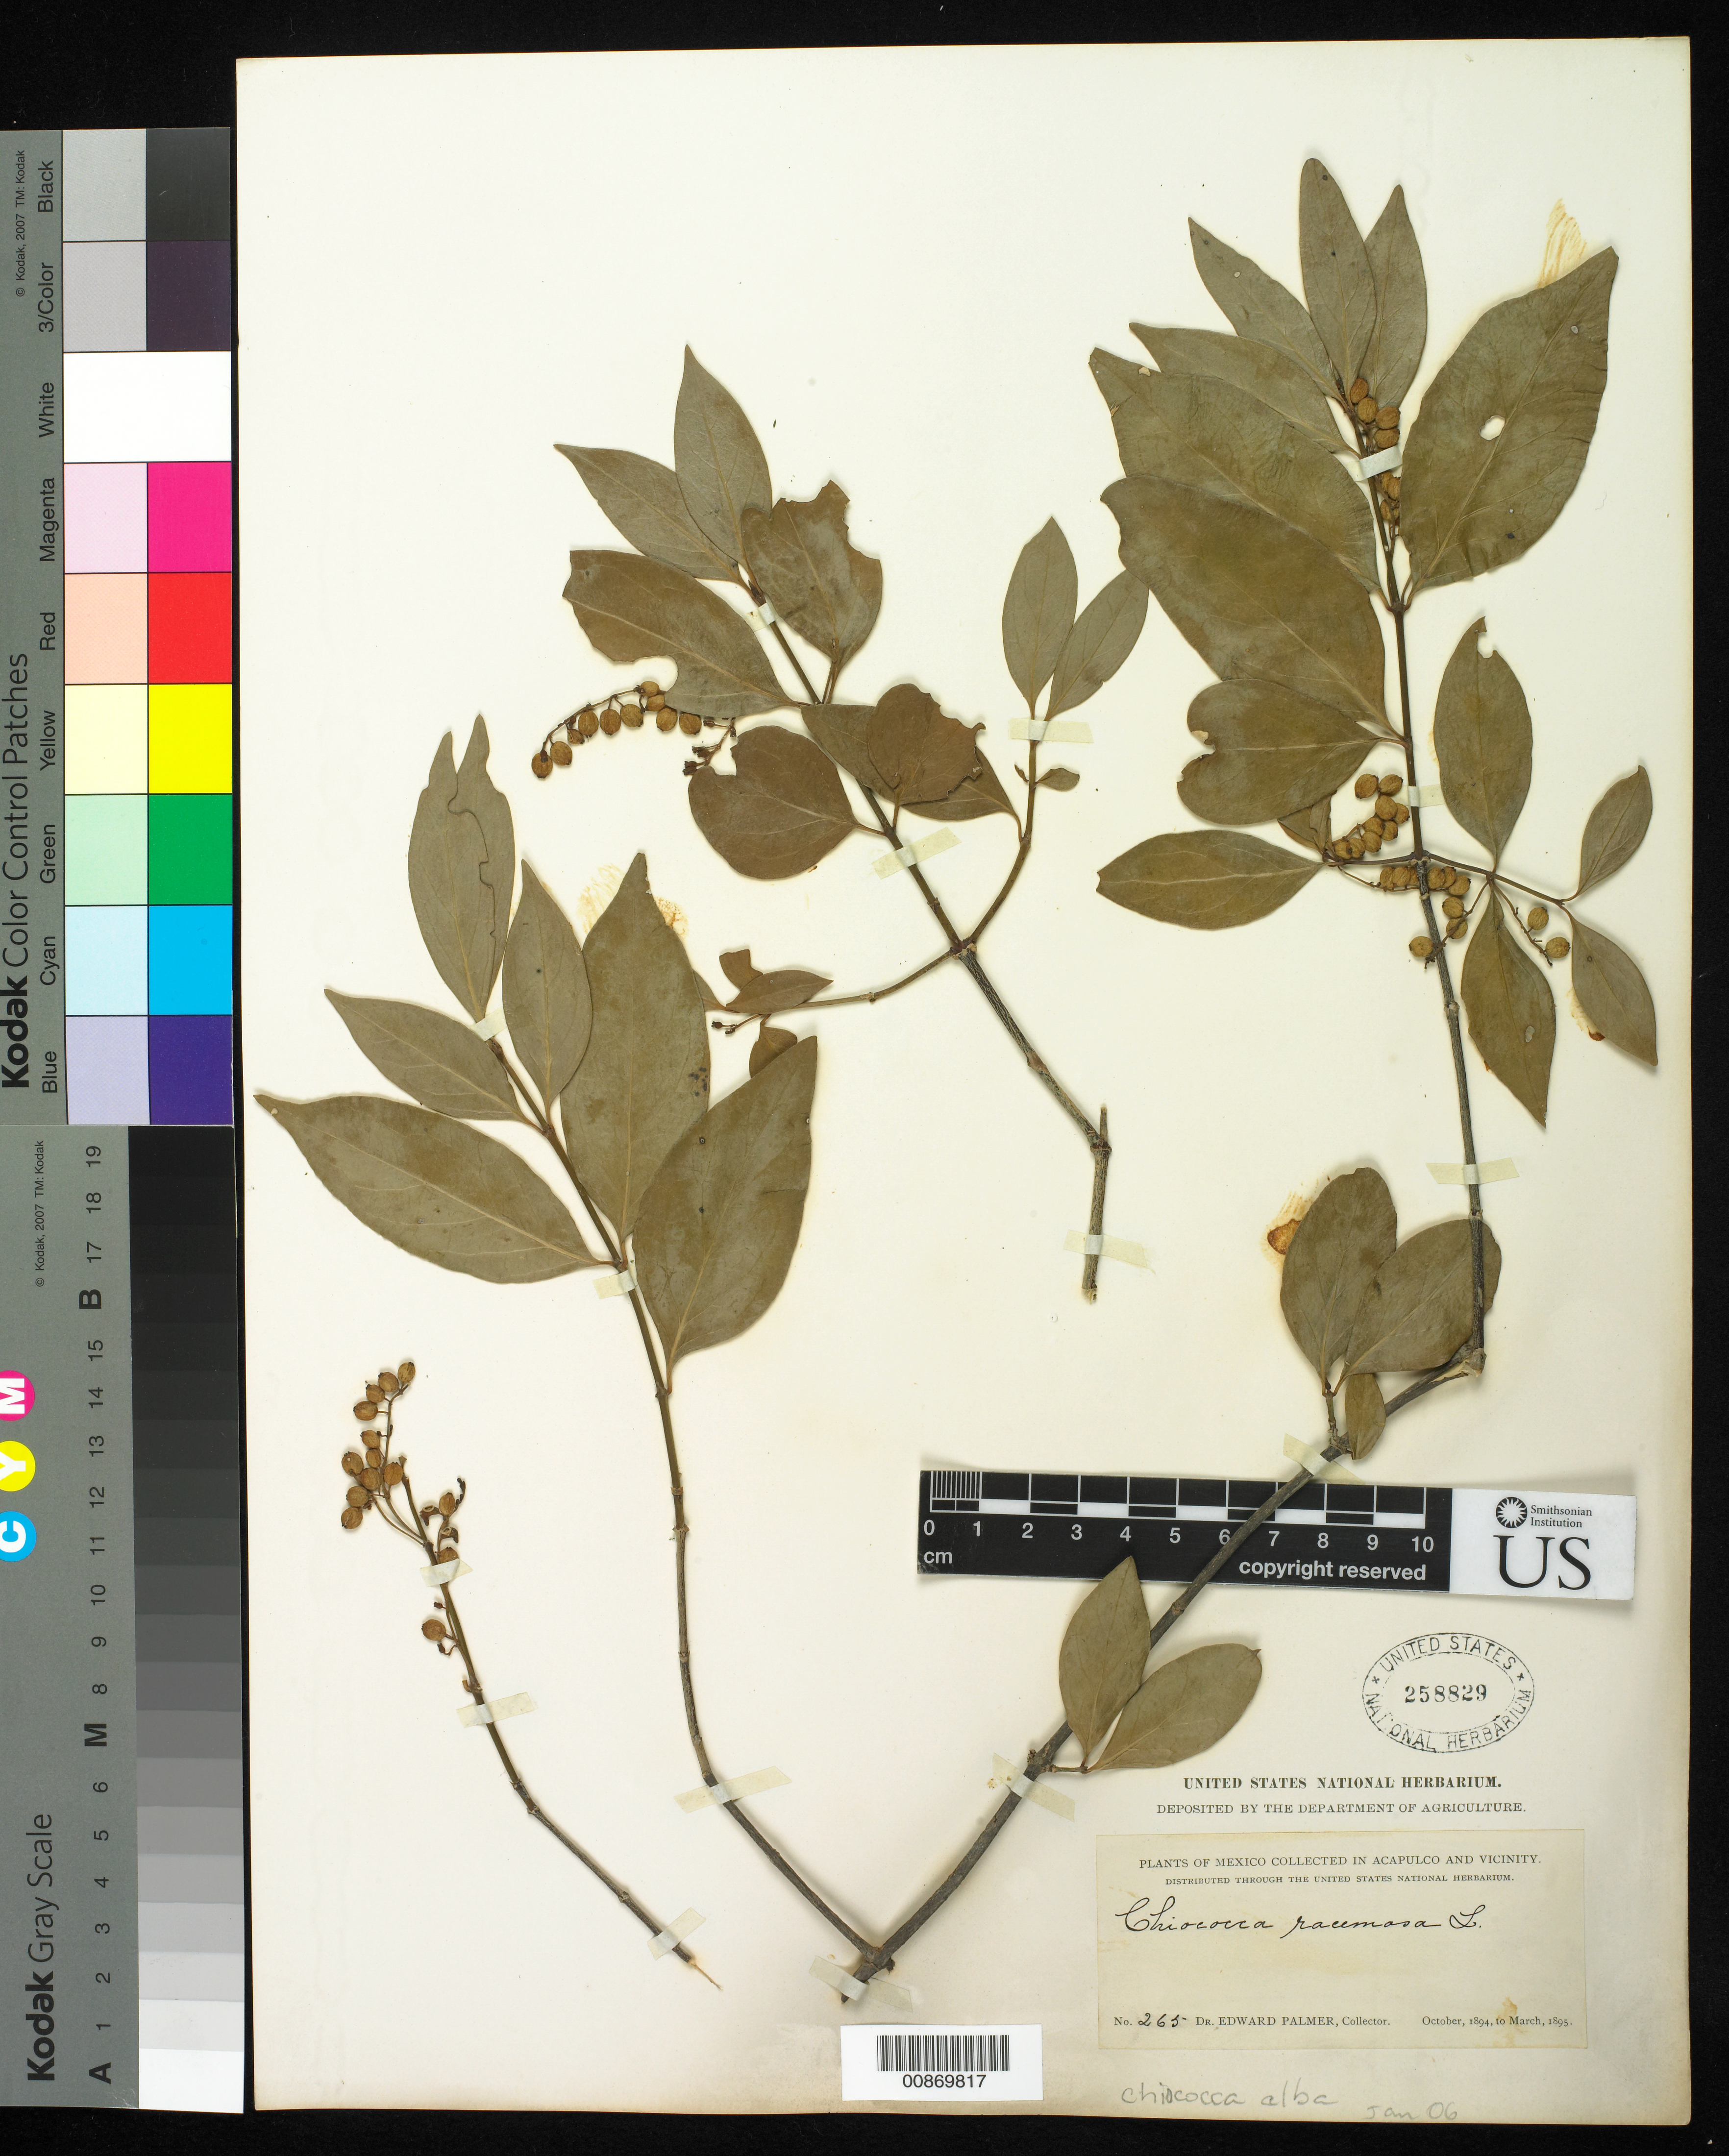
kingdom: Plantae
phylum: Tracheophyta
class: Magnoliopsida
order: Gentianales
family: Rubiaceae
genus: Chiococca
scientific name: Chiococca alba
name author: (L.) Hitchc.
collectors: E. Palmer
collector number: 265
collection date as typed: Oct 1894 to -- Mar 1895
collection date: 1894-10/1895-03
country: Mexico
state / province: Guerrero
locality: Acapulco, Guerrero and vicinity.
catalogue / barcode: US 258829